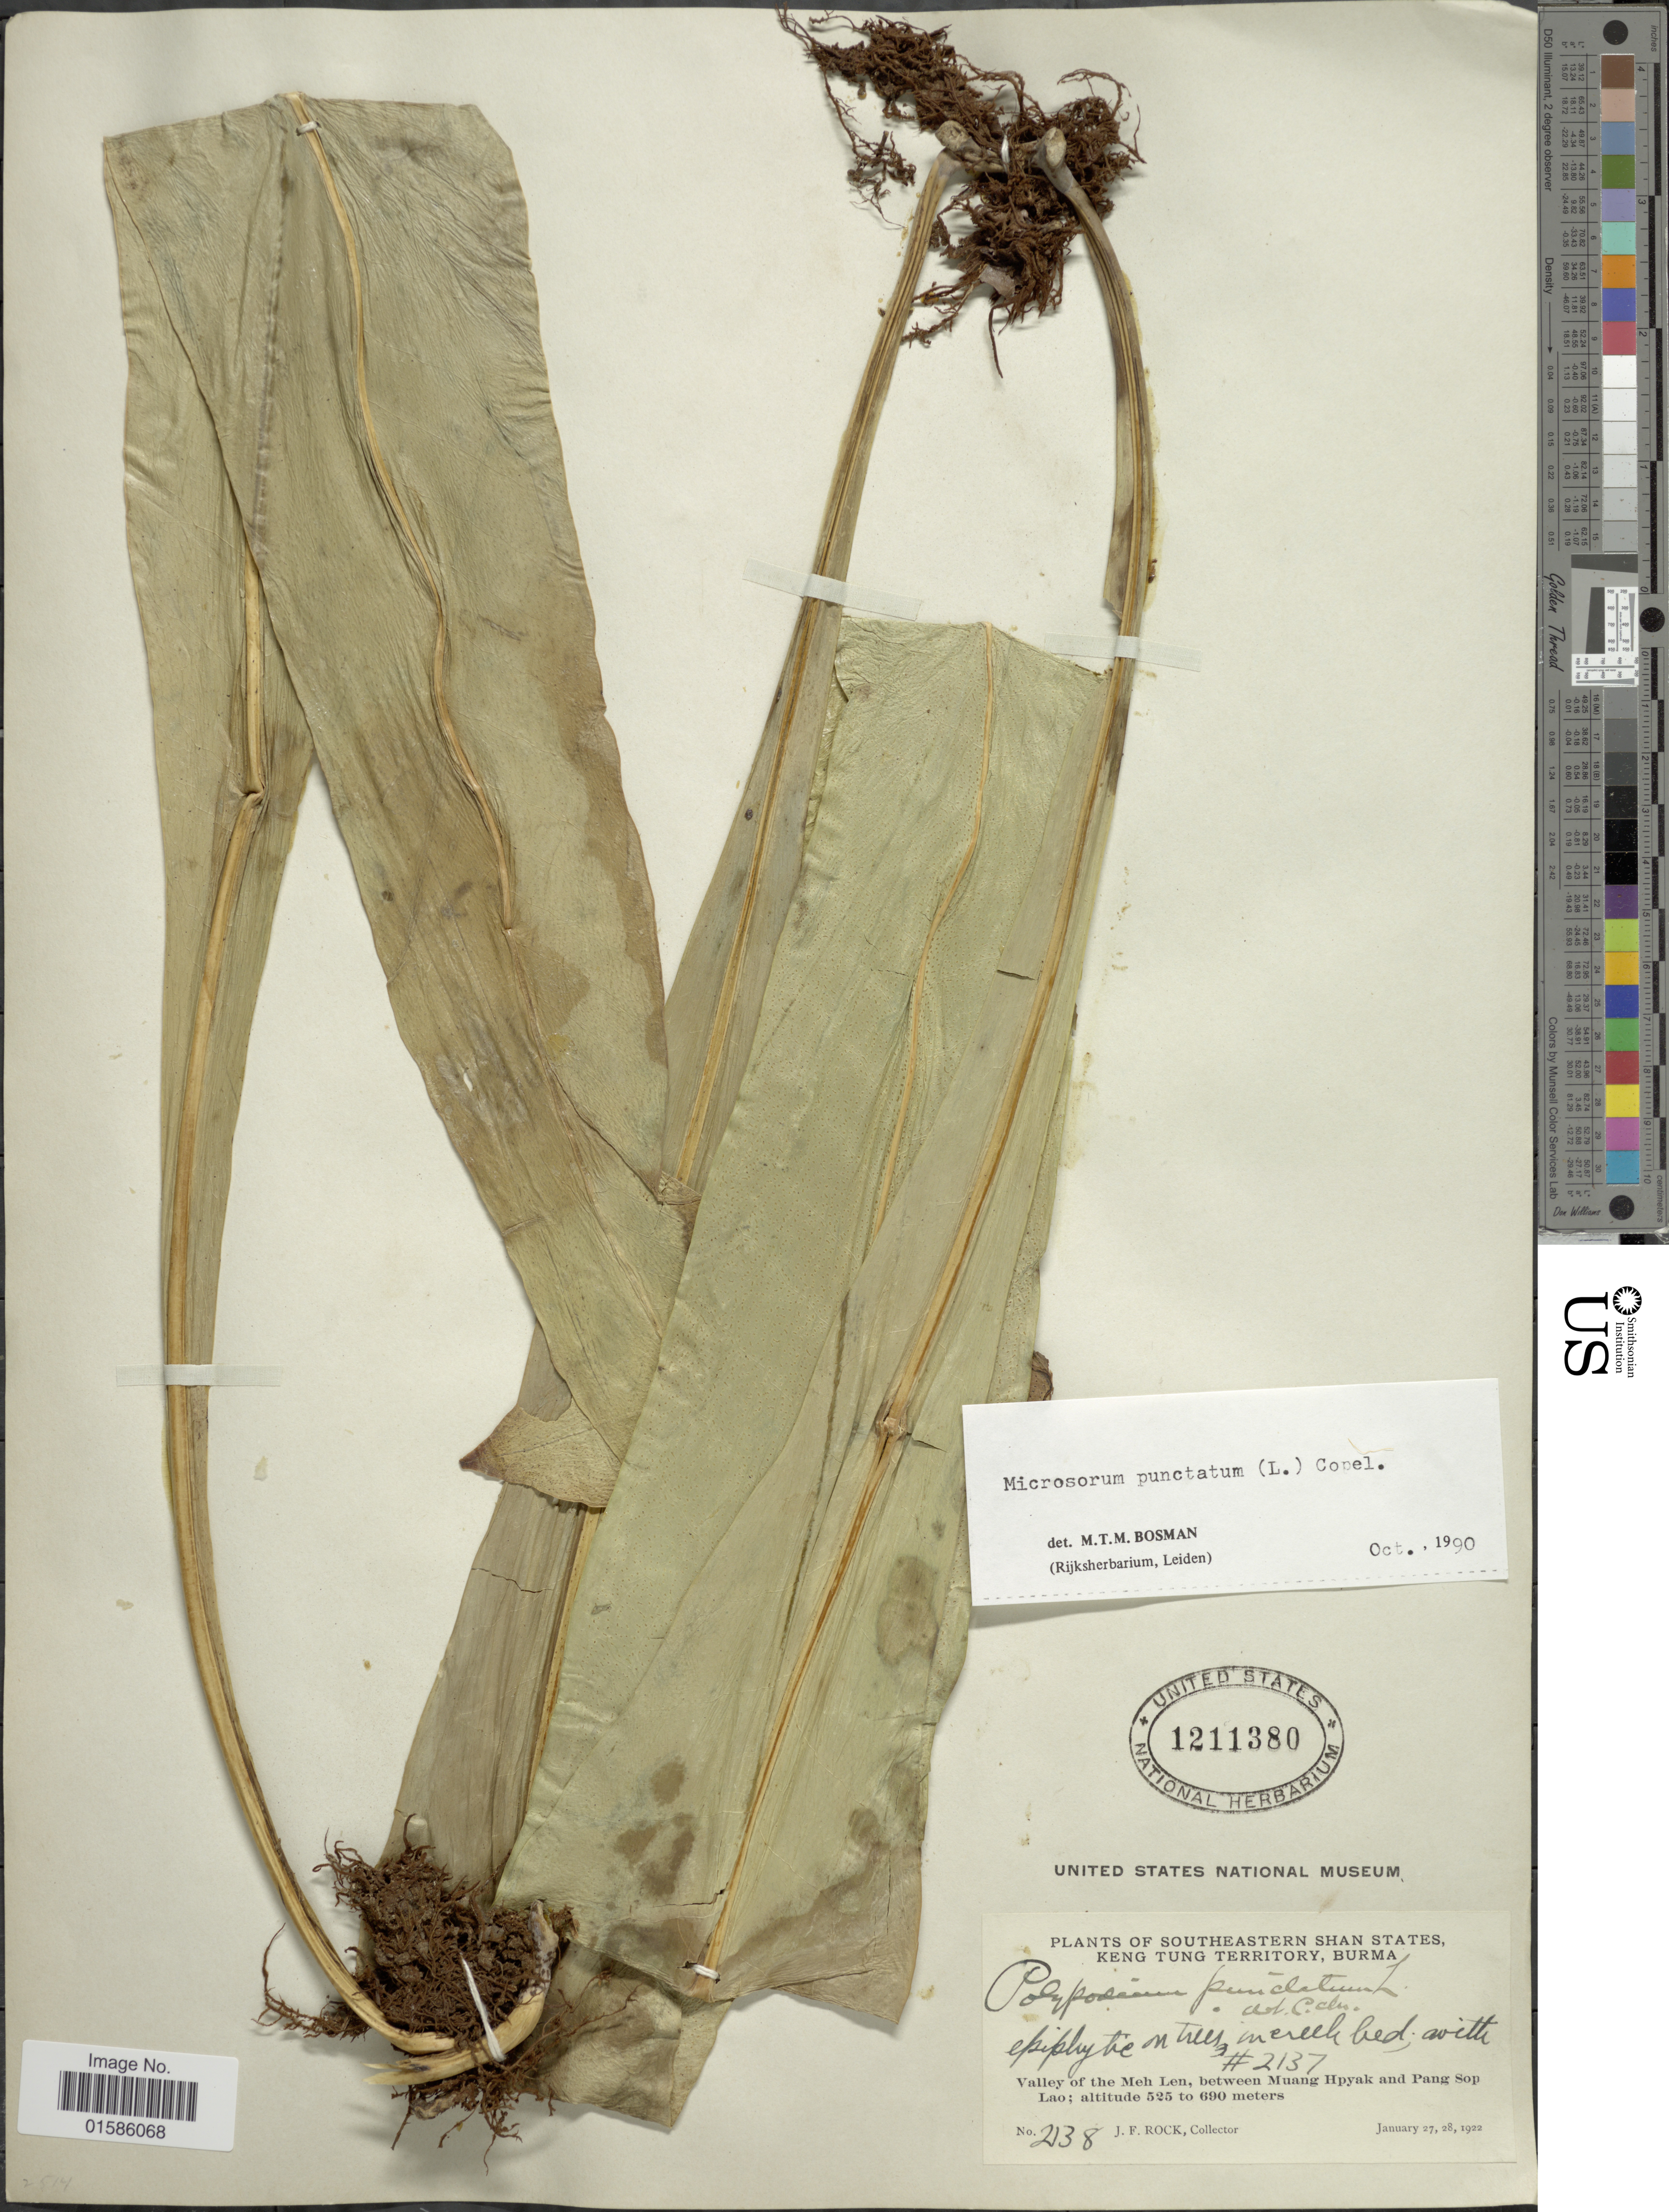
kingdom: Plantae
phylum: Tracheophyta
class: Polypodiopsida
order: Polypodiales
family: Polypodiaceae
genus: Microsorum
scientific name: Microsorum punctatum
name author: (L.) Copel.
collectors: J. Rock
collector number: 2138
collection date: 1922-01-27/1922-01-28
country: Myanmar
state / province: Shan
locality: Southeastern Shan States, Keng Tung Territory, Burma, Valley of the Meh Len, between Muang Hpyak and Pang Sop Lao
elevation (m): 525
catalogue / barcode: US 1211380